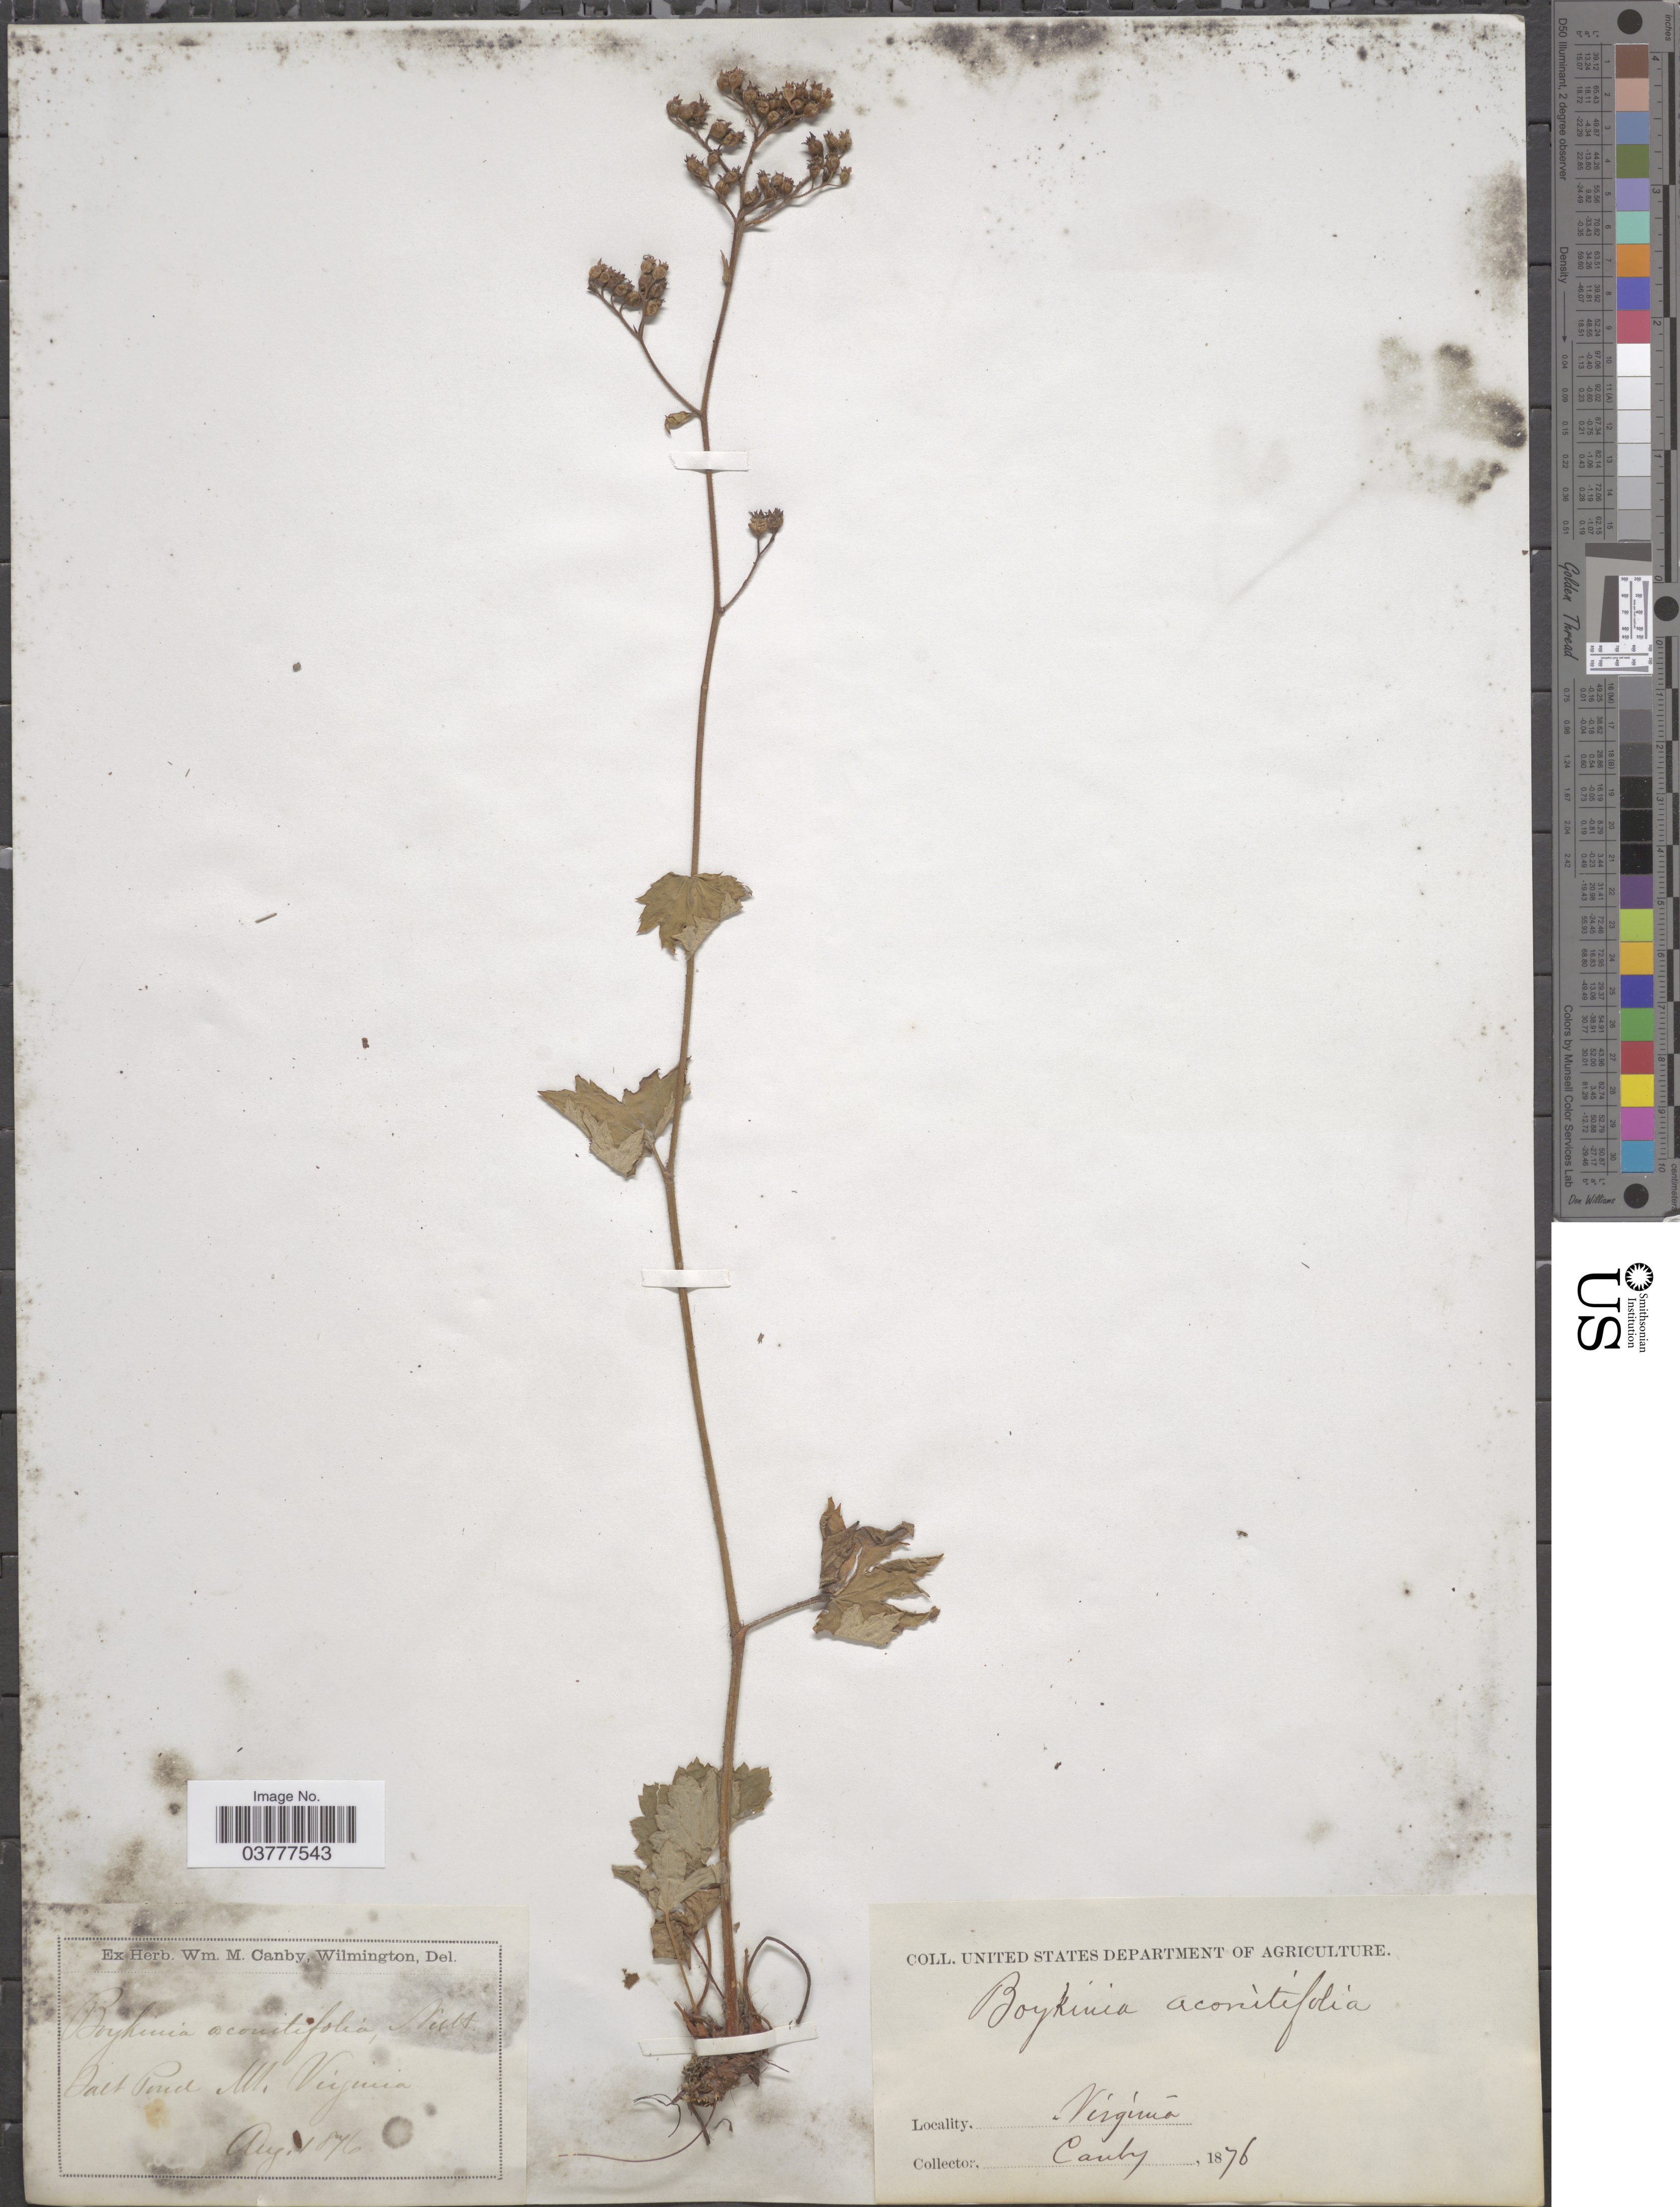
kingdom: Plantae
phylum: Tracheophyta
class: Magnoliopsida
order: Saxifragales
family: Saxifragaceae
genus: Boykinia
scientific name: Boykinia aconitifolia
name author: Nutt.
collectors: W. M. Canby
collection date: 1876-08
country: United States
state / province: Virginia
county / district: Giles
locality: Salt Pond Mt.